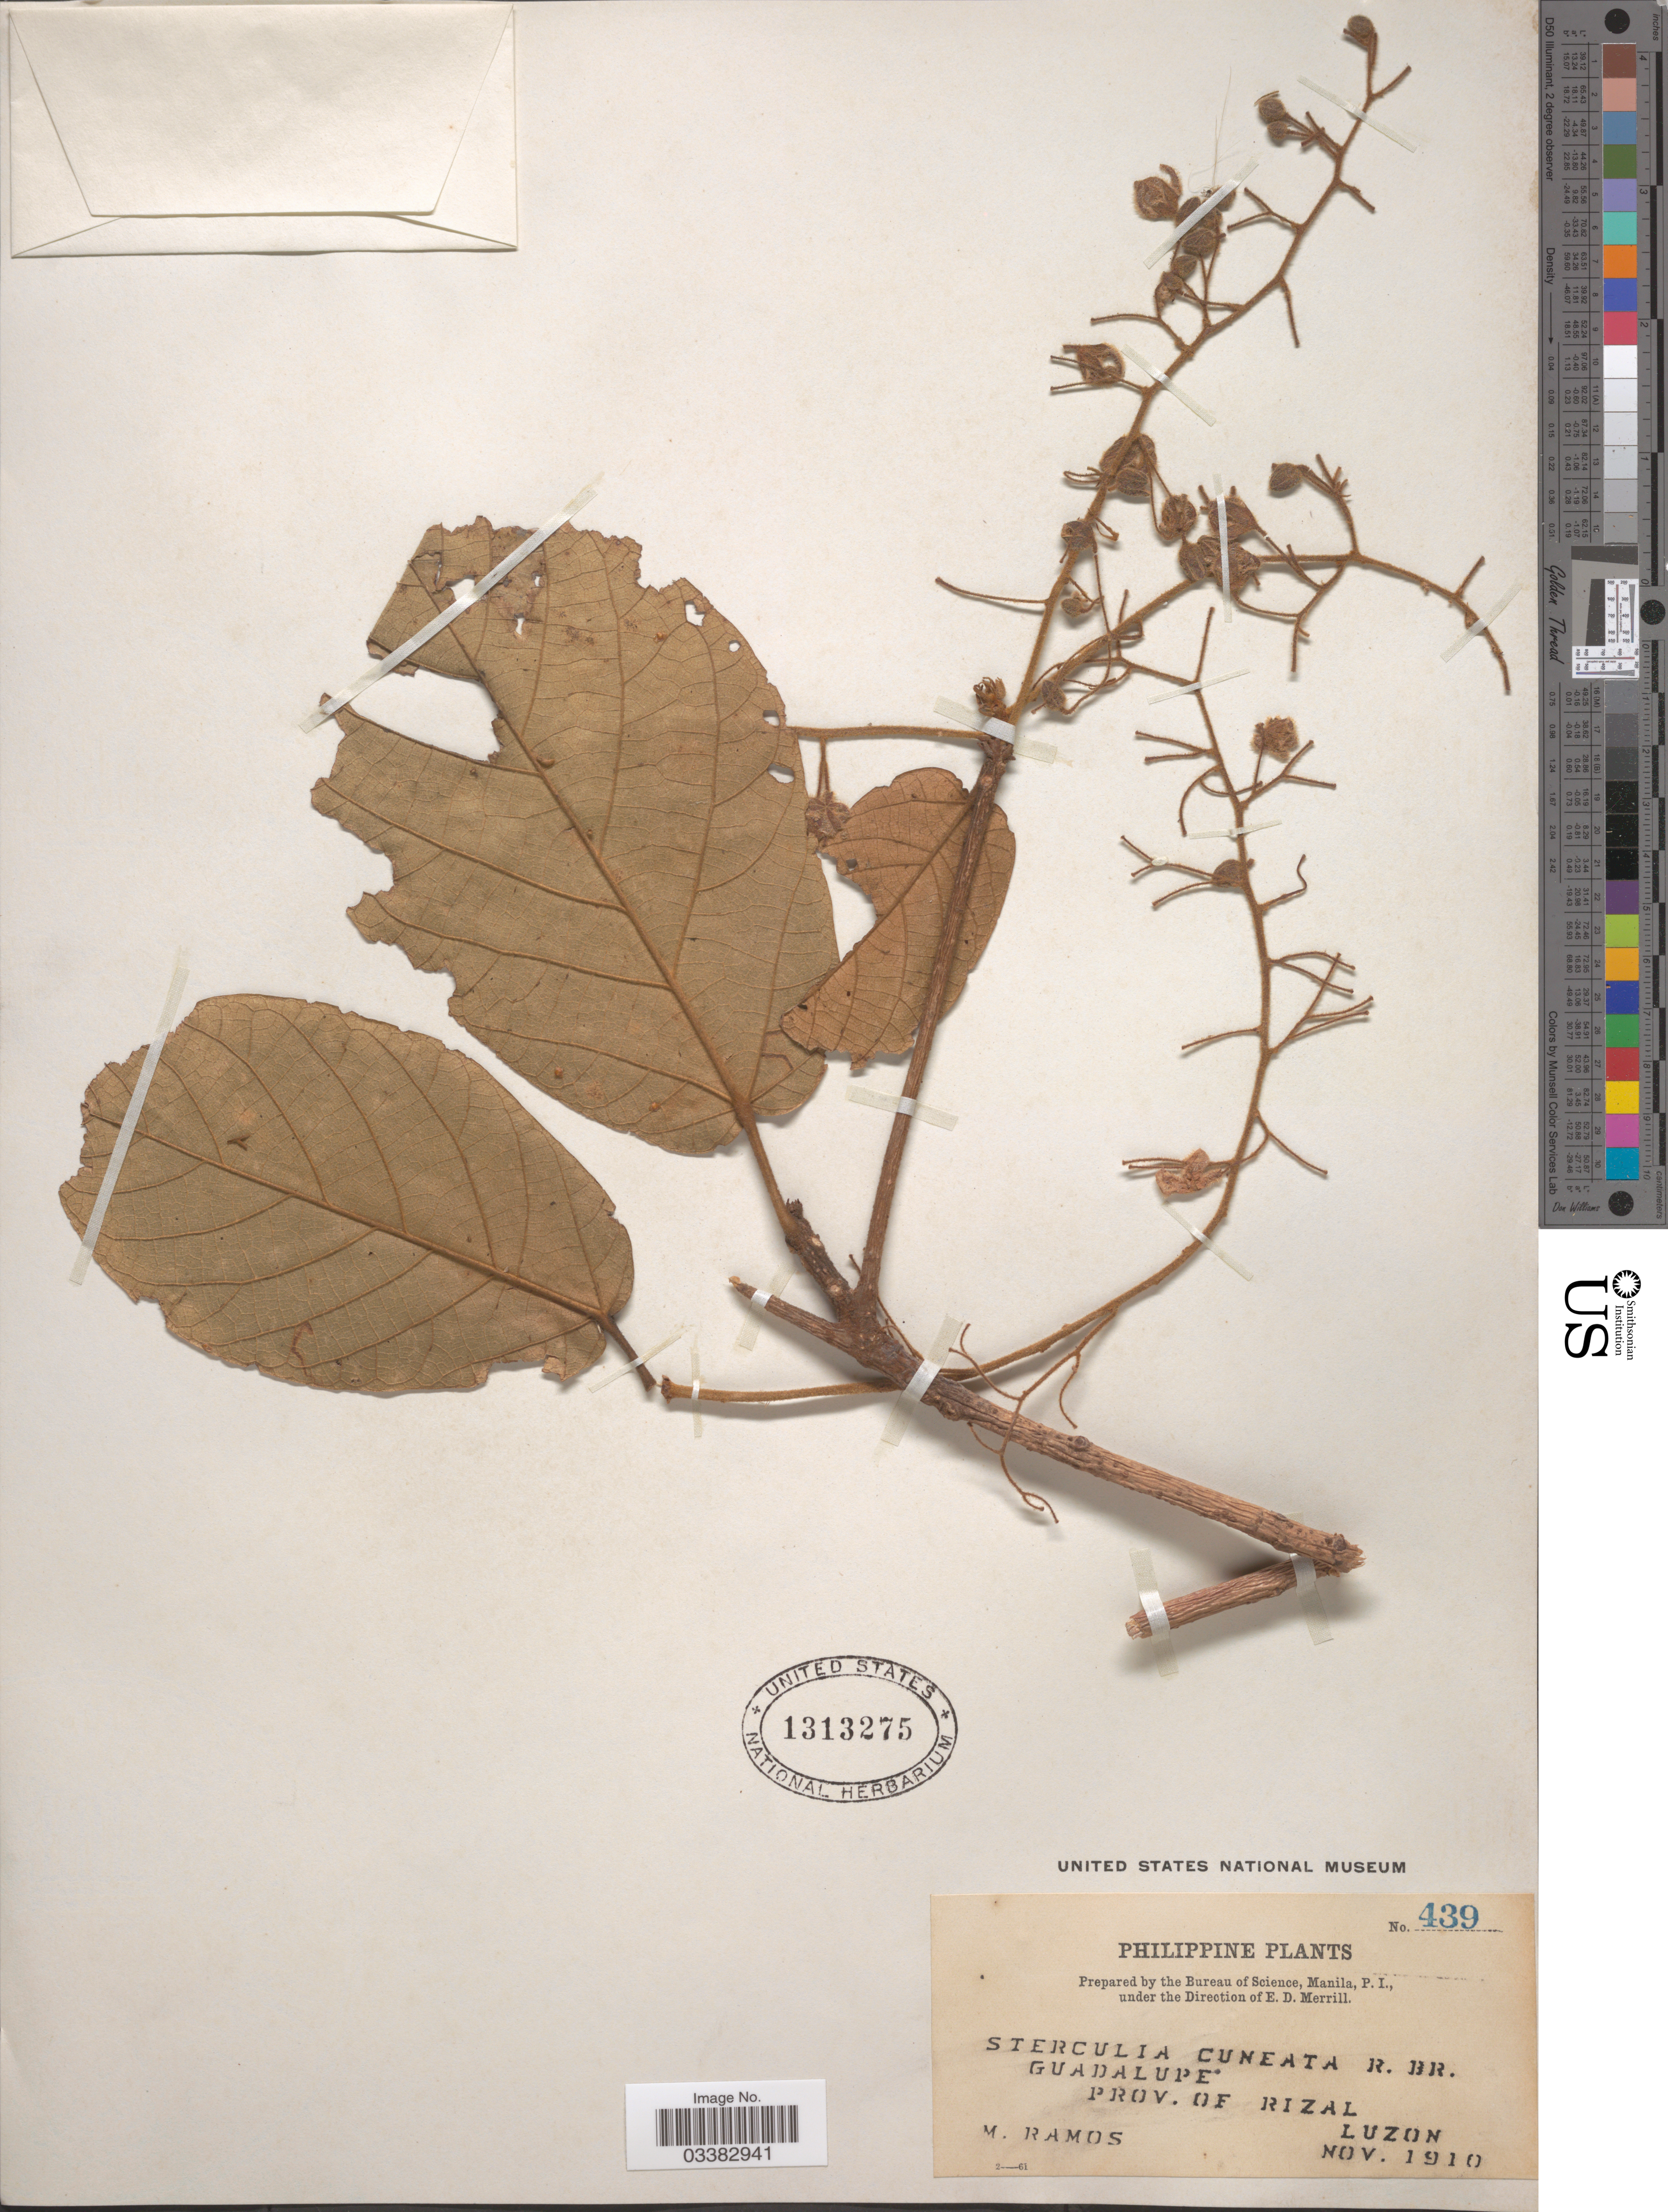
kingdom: Plantae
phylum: Tracheophyta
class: Magnoliopsida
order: Malvales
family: Malvaceae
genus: Sterculia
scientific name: Sterculia cuneata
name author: R. Br.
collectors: M. Ramos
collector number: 439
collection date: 1910-11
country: Philippines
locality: Guadalupe, Prov. of Rizal, Luzon.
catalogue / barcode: US 1313275